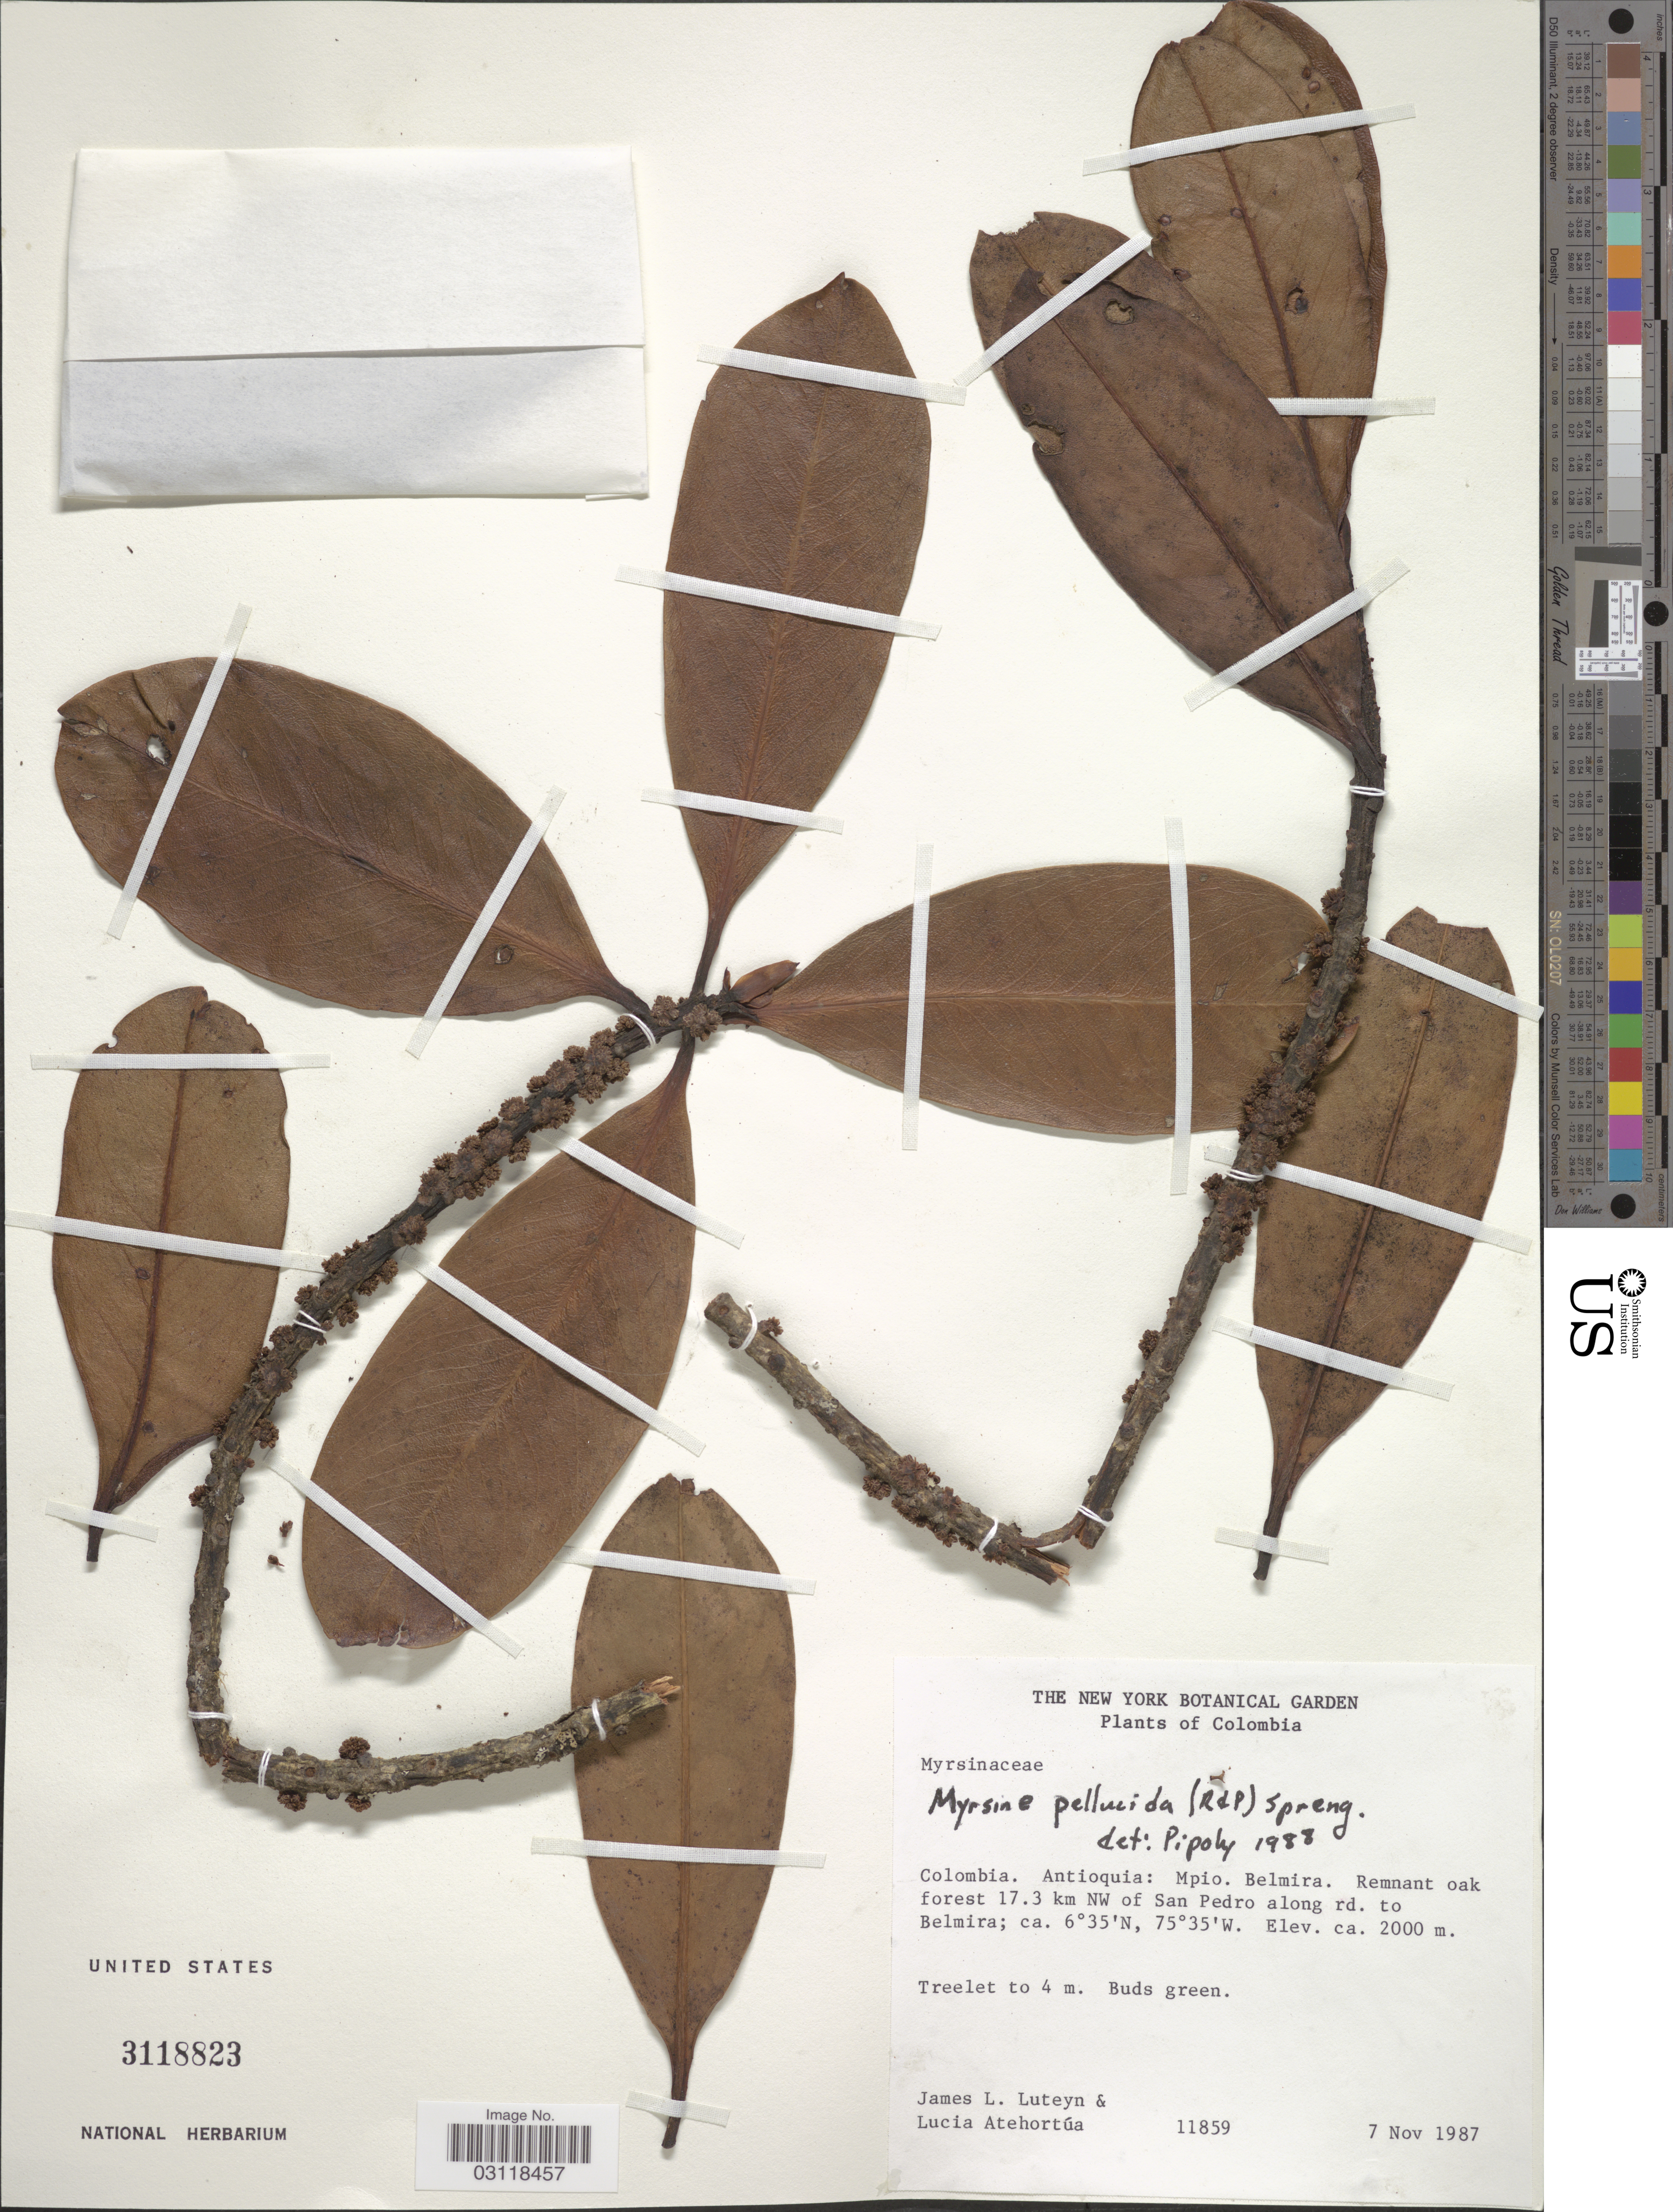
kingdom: Plantae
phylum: Tracheophyta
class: Magnoliopsida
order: Ericales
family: Primulaceae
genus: Rapanea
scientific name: Rapanea pellucida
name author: (Ruiz & Pav.) Mez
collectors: J. L. Luteyn & L. Atehortúa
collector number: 11859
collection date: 1987-11-07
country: Colombia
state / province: Antioquia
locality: Mpio. Belmira. Remnant oak forest 17.3 km NW of San Pedro along rd. to Belmira.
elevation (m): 2000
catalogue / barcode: US 3118823